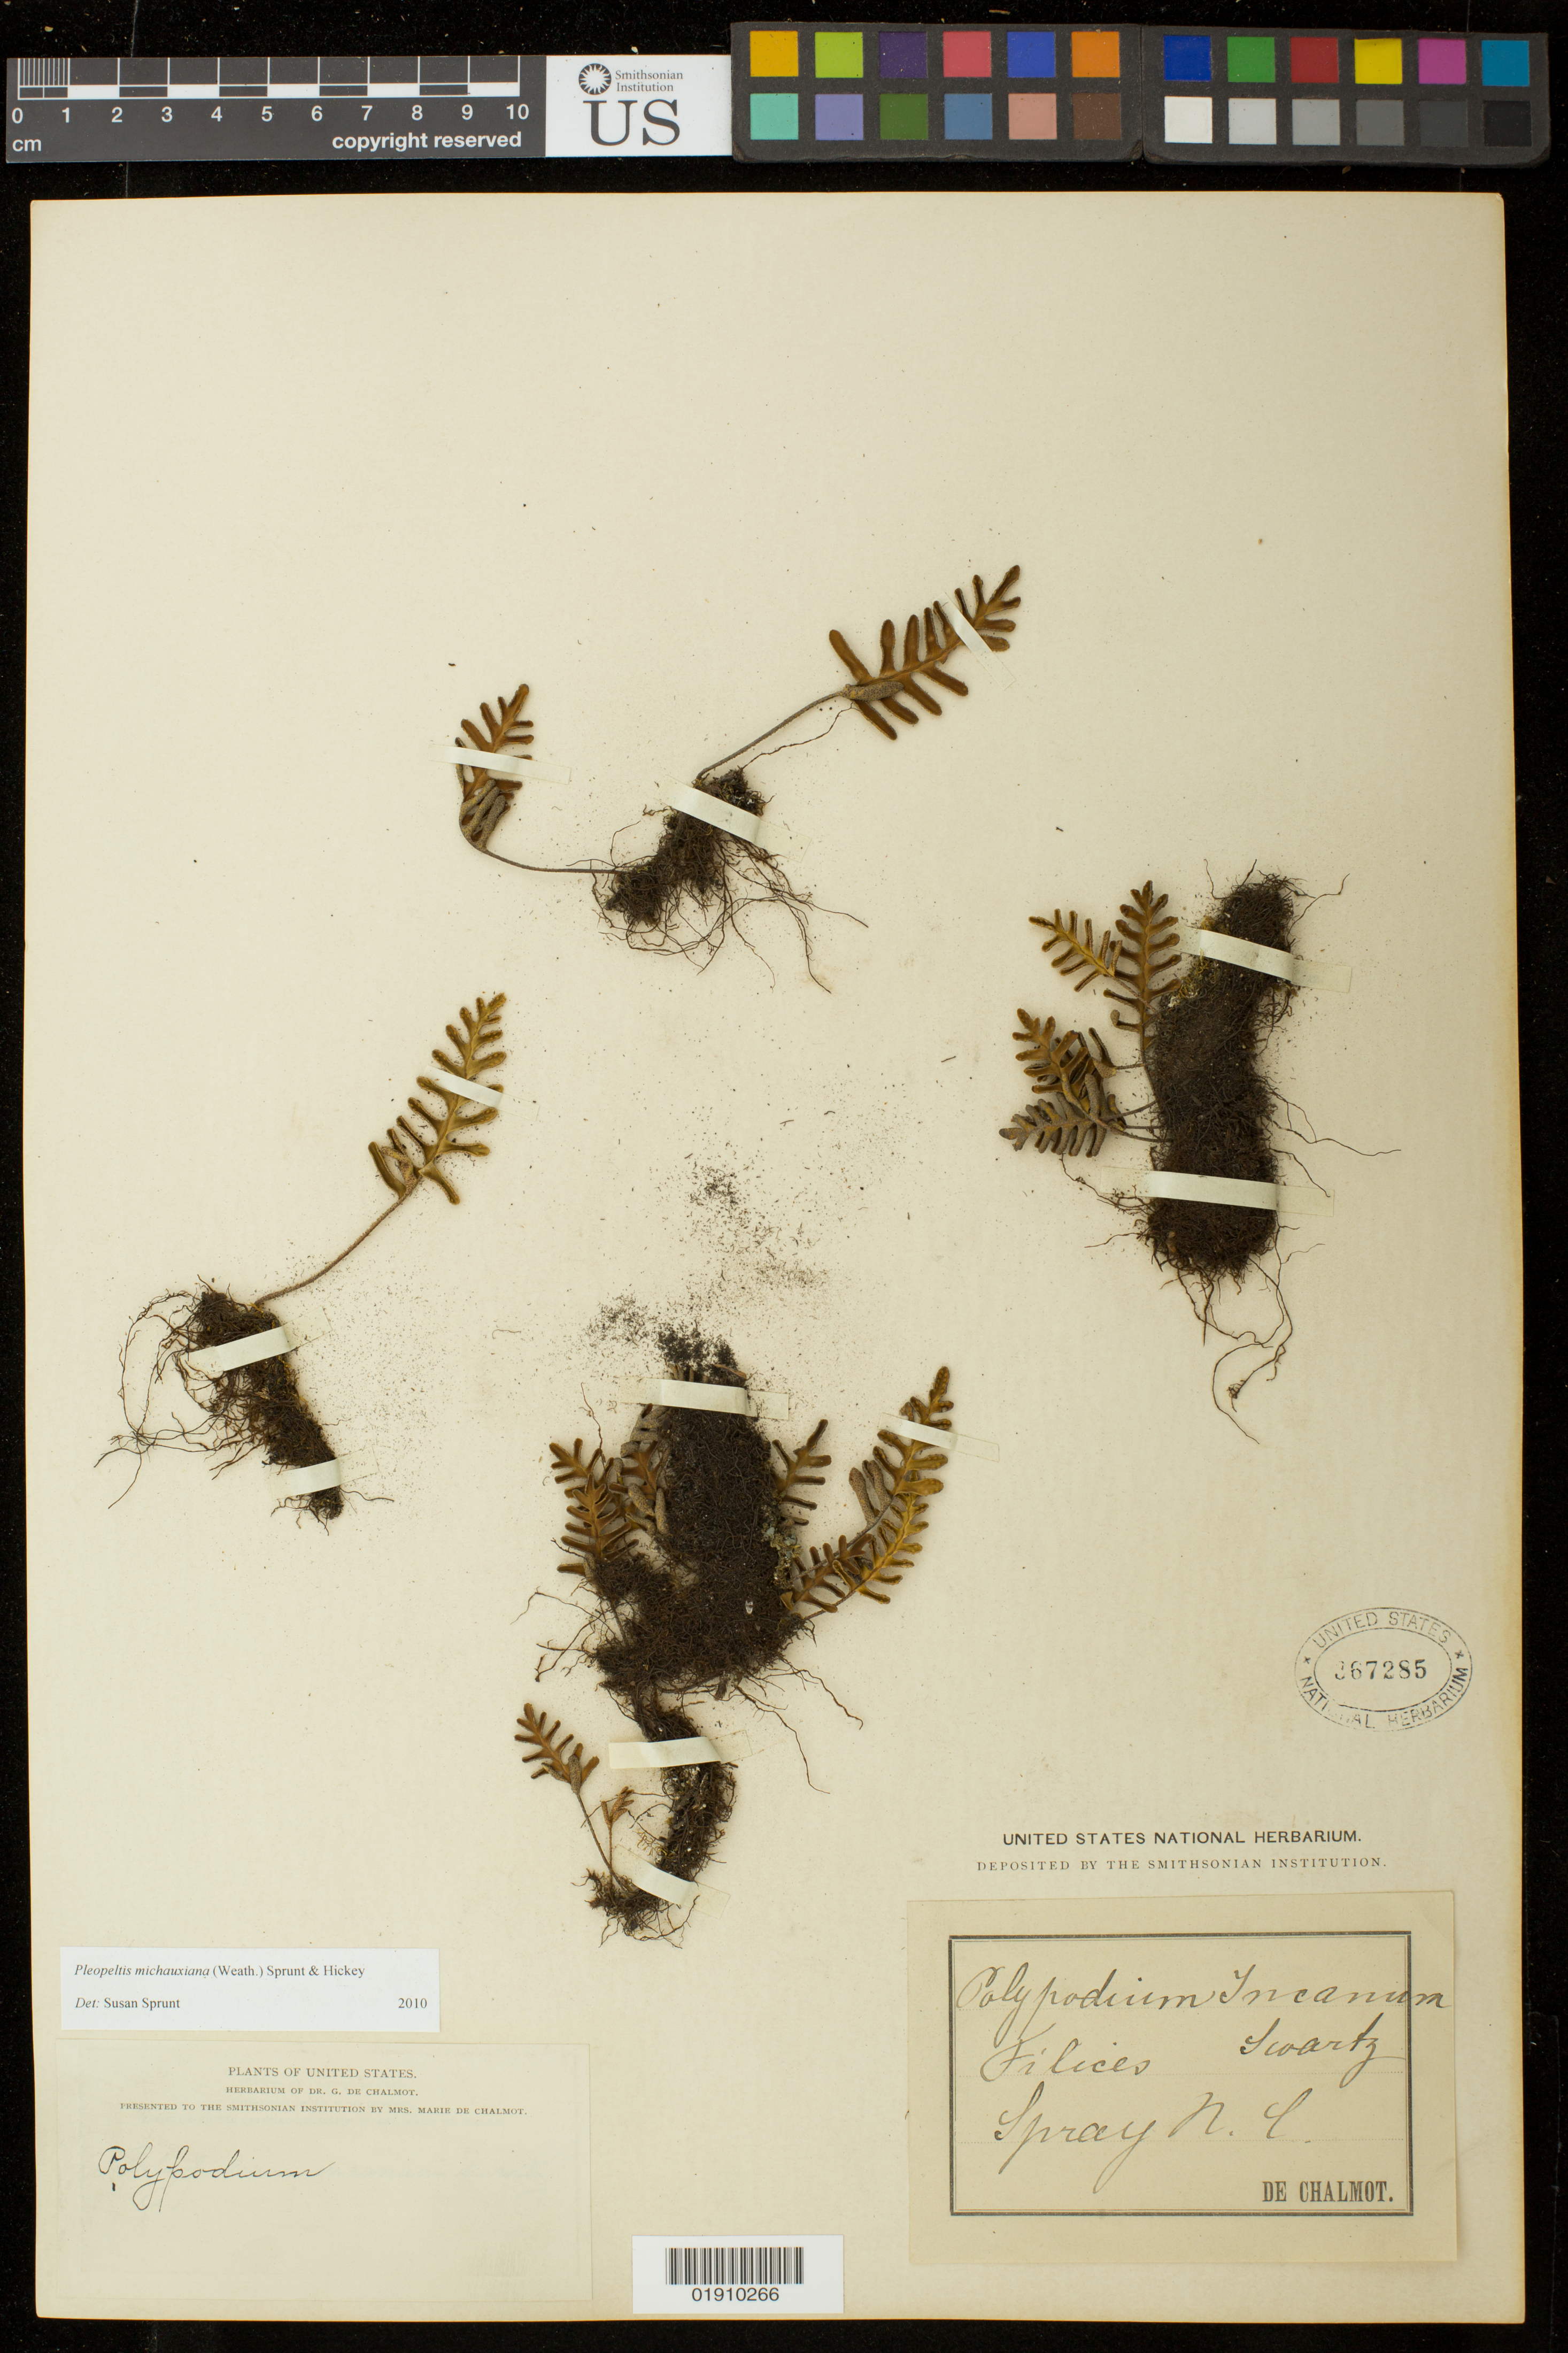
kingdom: Plantae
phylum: Tracheophyta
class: Polypodiopsida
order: Polypodiales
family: Polypodiaceae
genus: Pleopeltis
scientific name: Pleopeltis michauxiana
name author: (Weath.) Hickey & Sprunt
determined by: Sprunt, S. V.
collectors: G. de Chalmot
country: United States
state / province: North Carolina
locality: Filices, Iwartz, Spray, N.C.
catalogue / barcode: US 367285